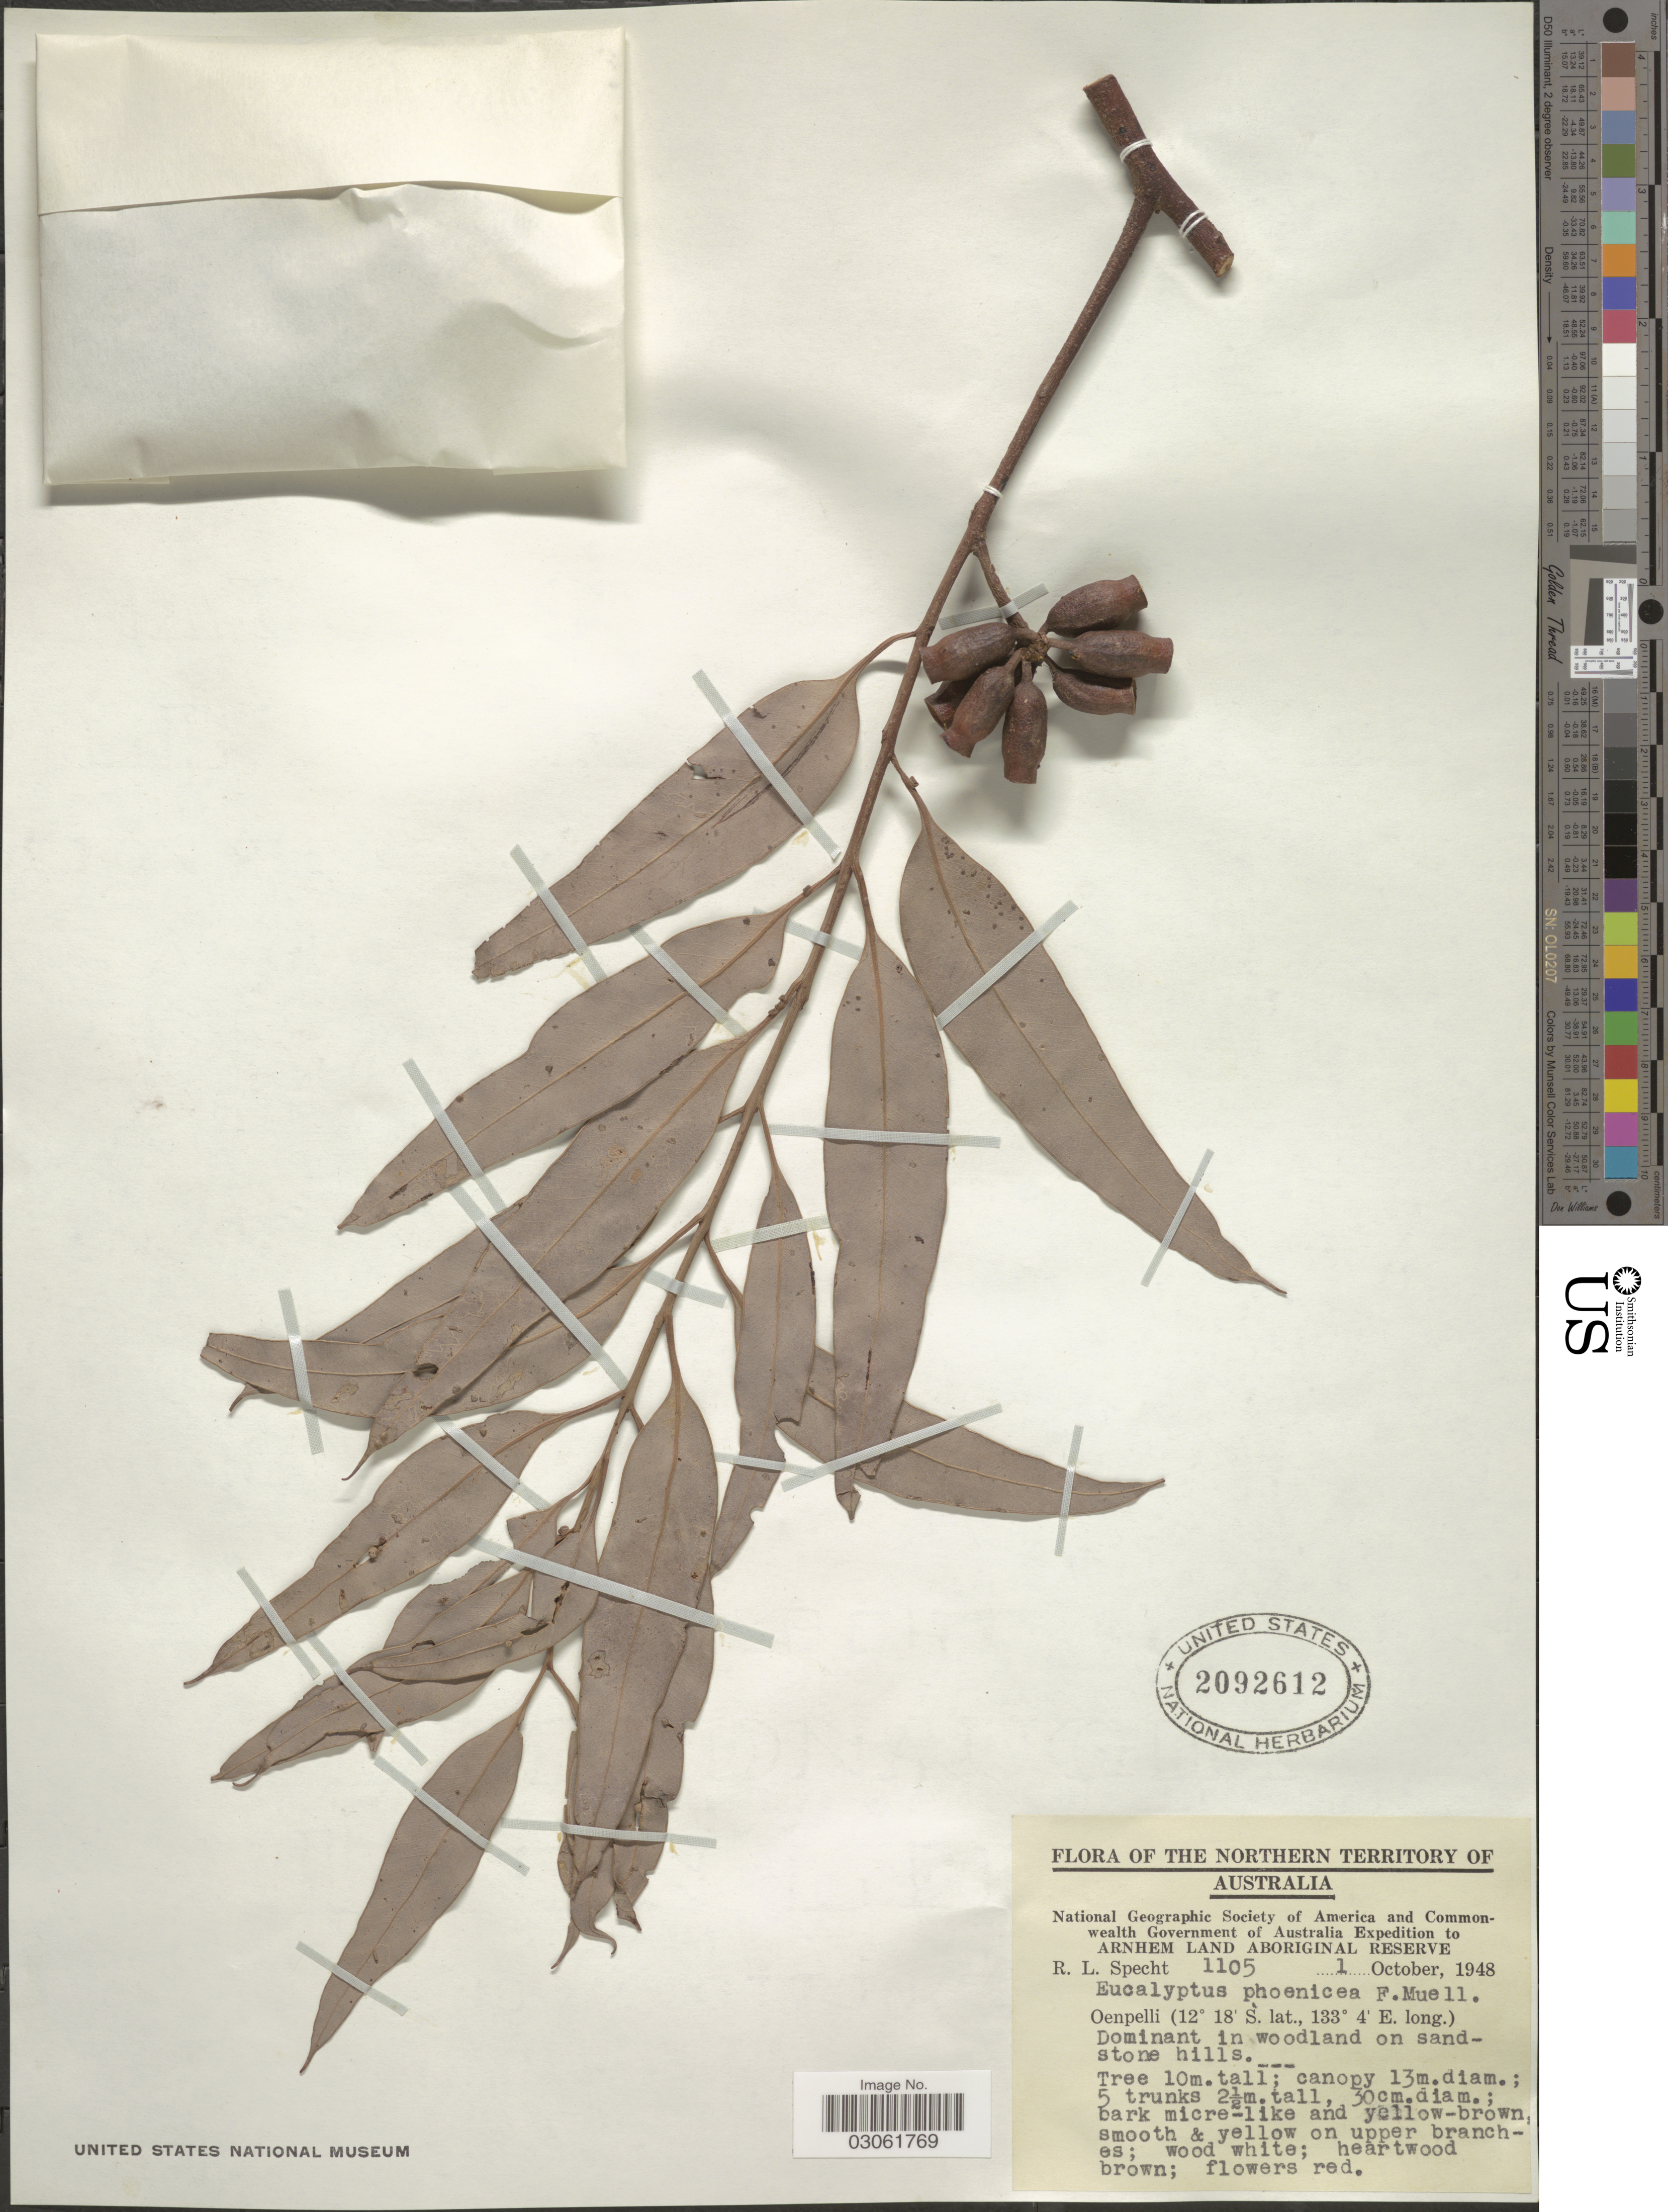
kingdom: Plantae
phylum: Tracheophyta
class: Magnoliopsida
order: Myrtales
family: Myrtaceae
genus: Eucalyptus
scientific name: Eucalyptus phoenicea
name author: F. Muell.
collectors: R. L. Specht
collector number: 1105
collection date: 1948-10-01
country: Australia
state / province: Northern Territory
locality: Oenpelli.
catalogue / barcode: US 2092612